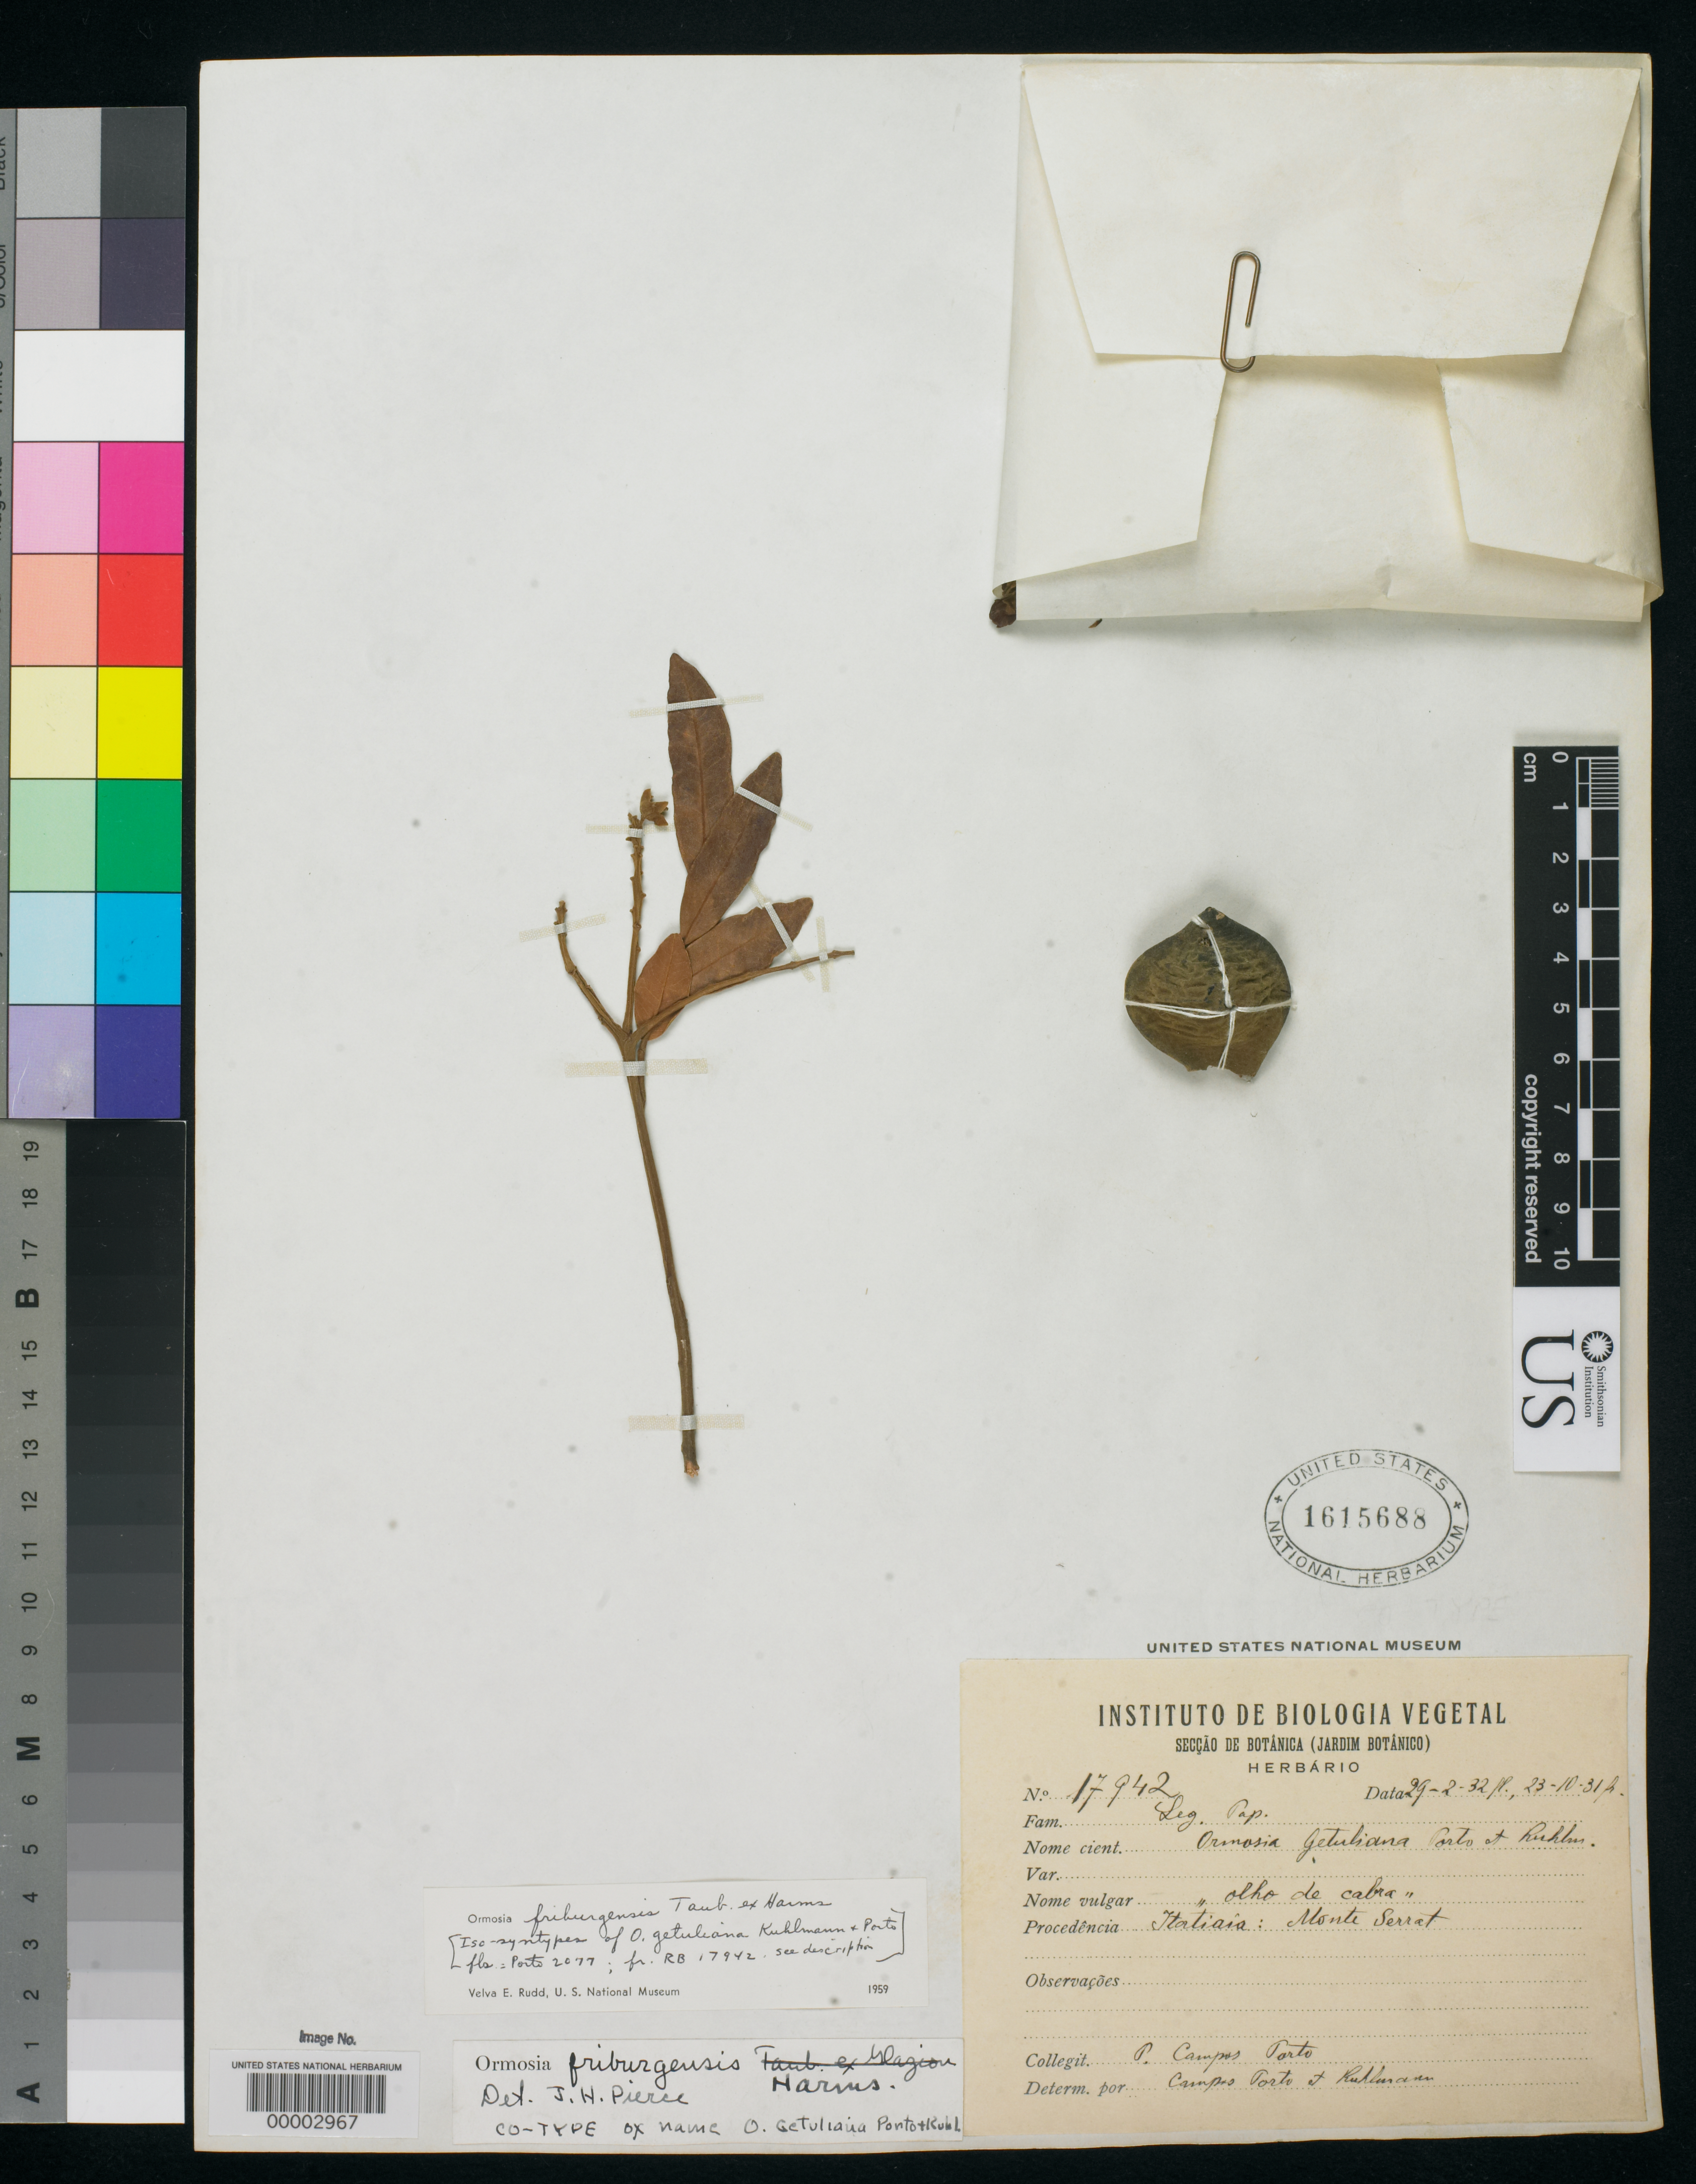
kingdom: Plantae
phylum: Tracheophyta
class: Magnoliopsida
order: Fabales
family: Fabaceae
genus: Ormosia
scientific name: Ormosia getuliana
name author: Kuhlm. & Porto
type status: Isosyntype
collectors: P. C. Porto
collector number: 17942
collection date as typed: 29 Feb 1932 and 23 Oct 1931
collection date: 1931-10-23,1932-02-29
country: Brazil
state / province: Minas Gerais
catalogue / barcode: US 1615688